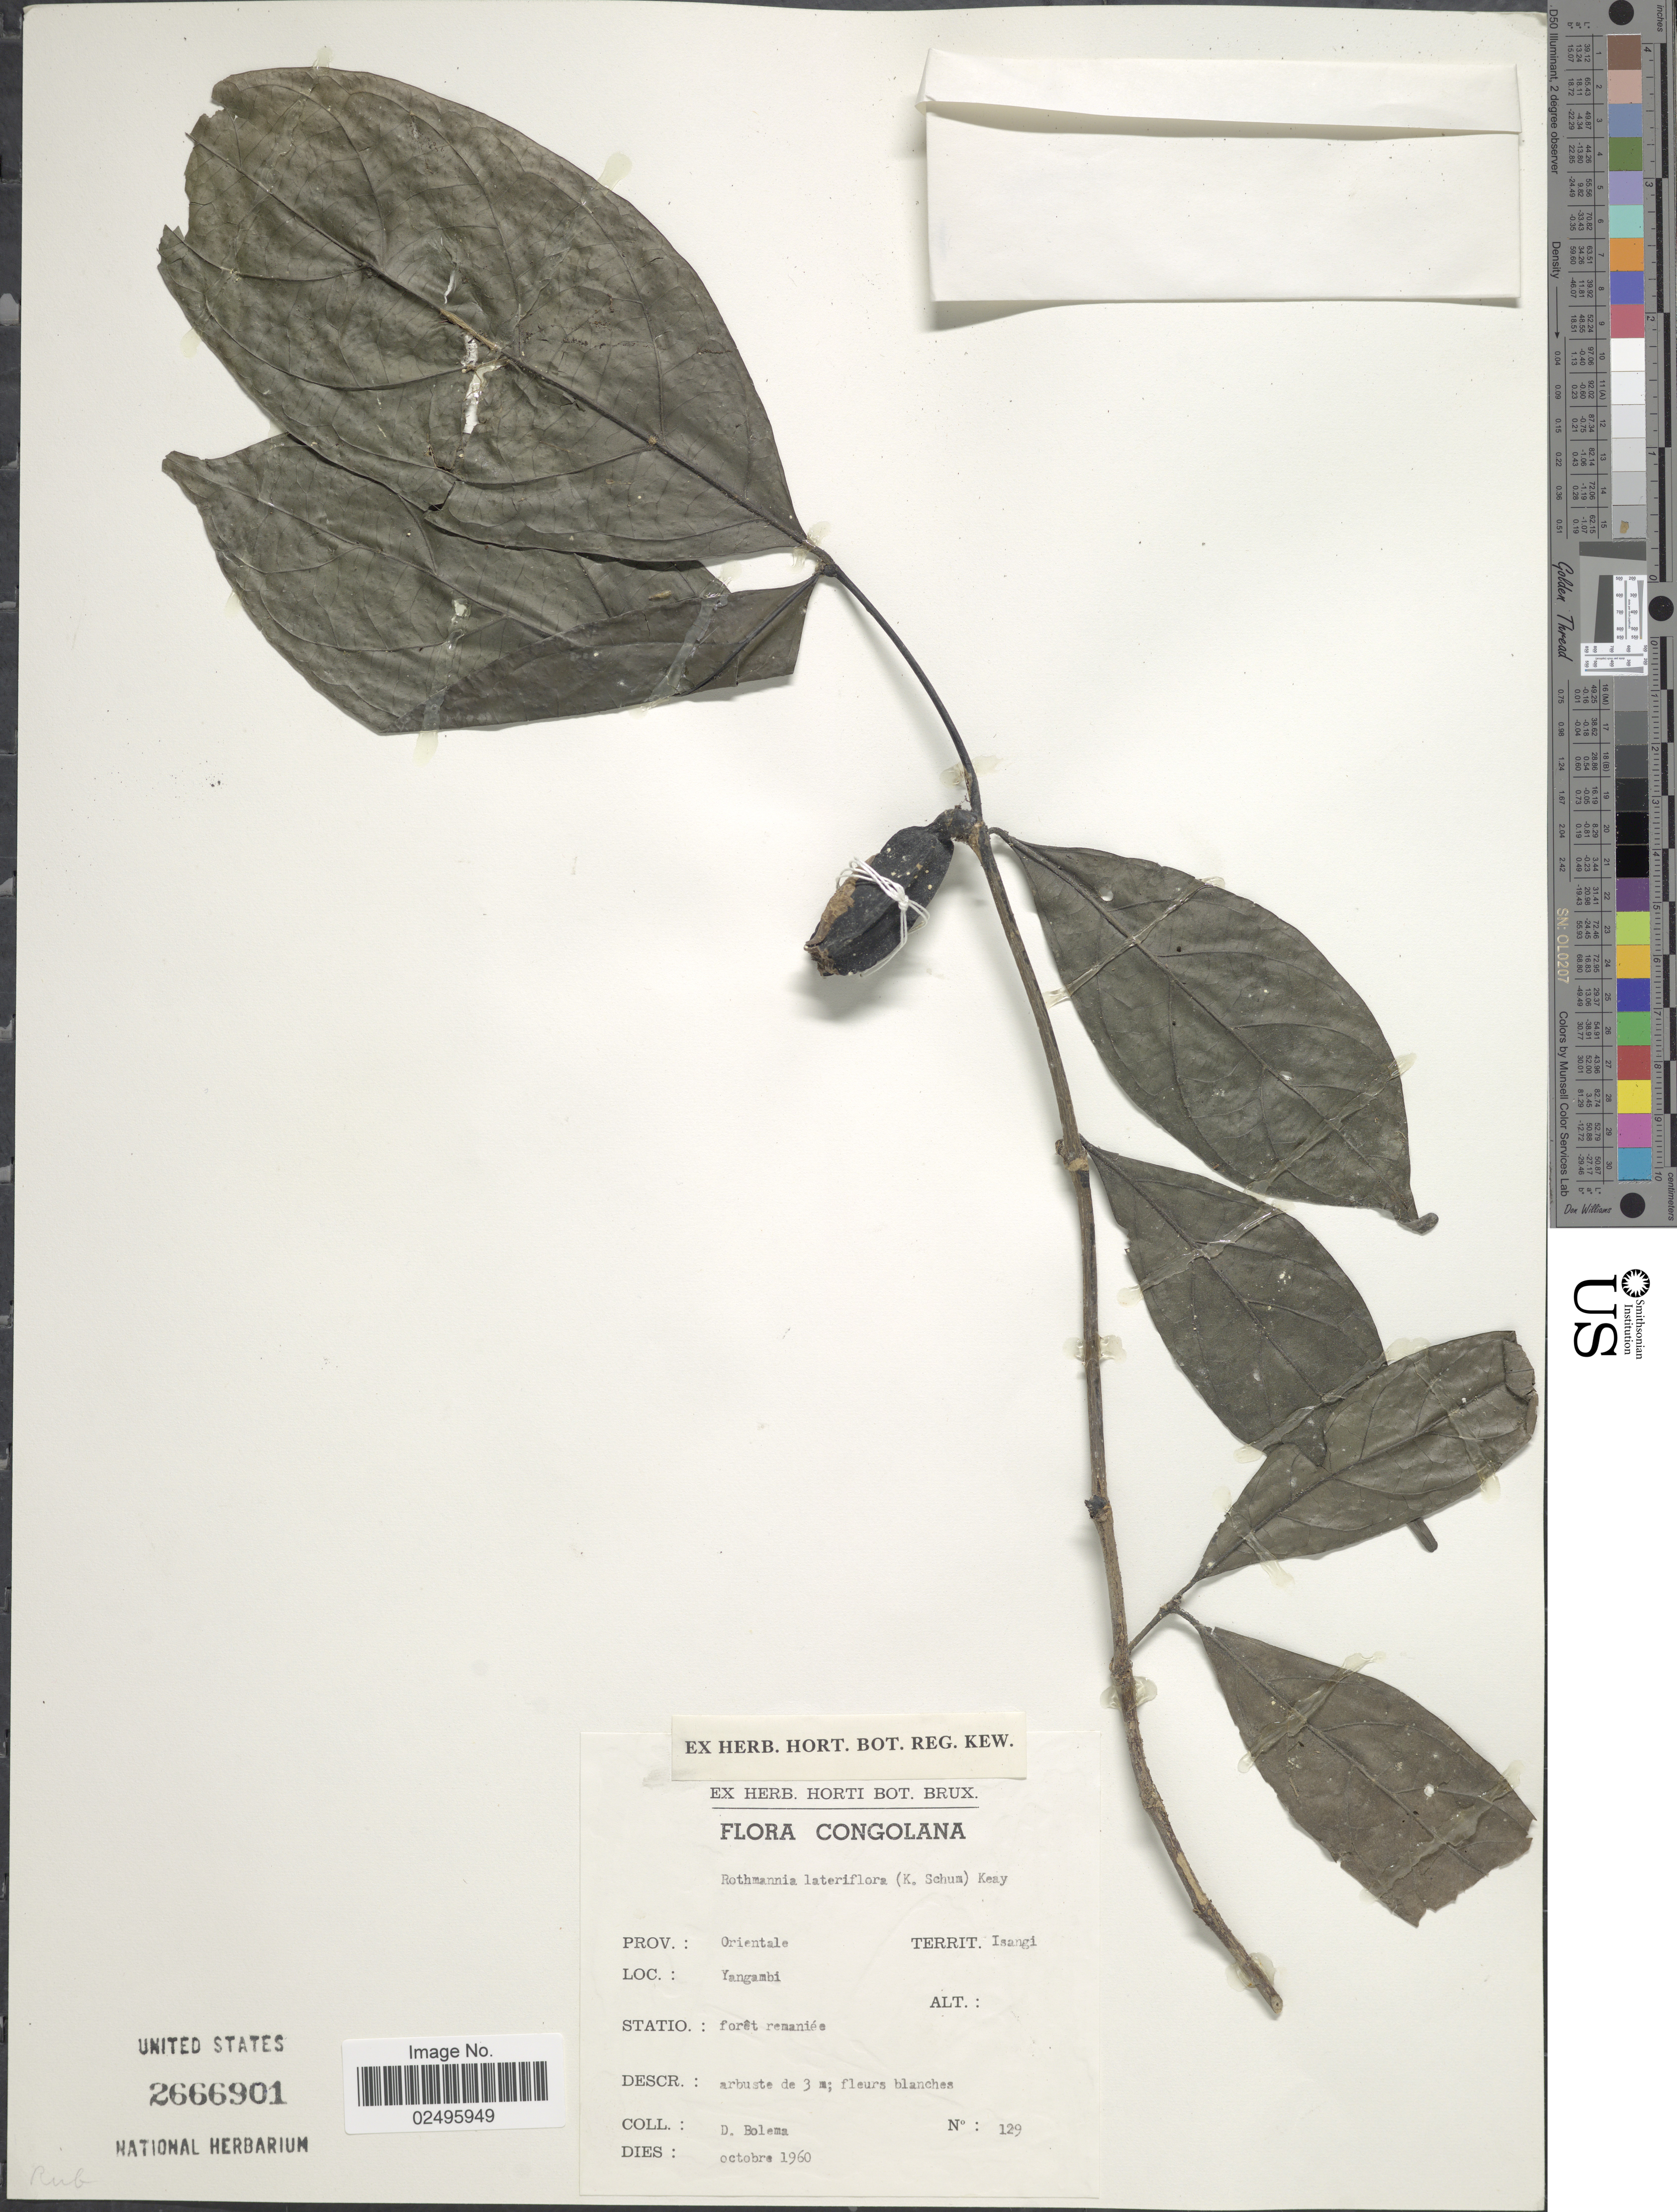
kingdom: Plantae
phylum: Tracheophyta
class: Magnoliopsida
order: Gentianales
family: Rubiaceae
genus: Rothmannia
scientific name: Rothmannia lateriflora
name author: (K. Schum.) Keay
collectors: D. Bolema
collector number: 129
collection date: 1960-10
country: Congo, Democratic Republic of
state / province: Tshopo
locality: Congolana. Prov. Orientale. Territ. Isangi. Yangambi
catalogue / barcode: US 2666901